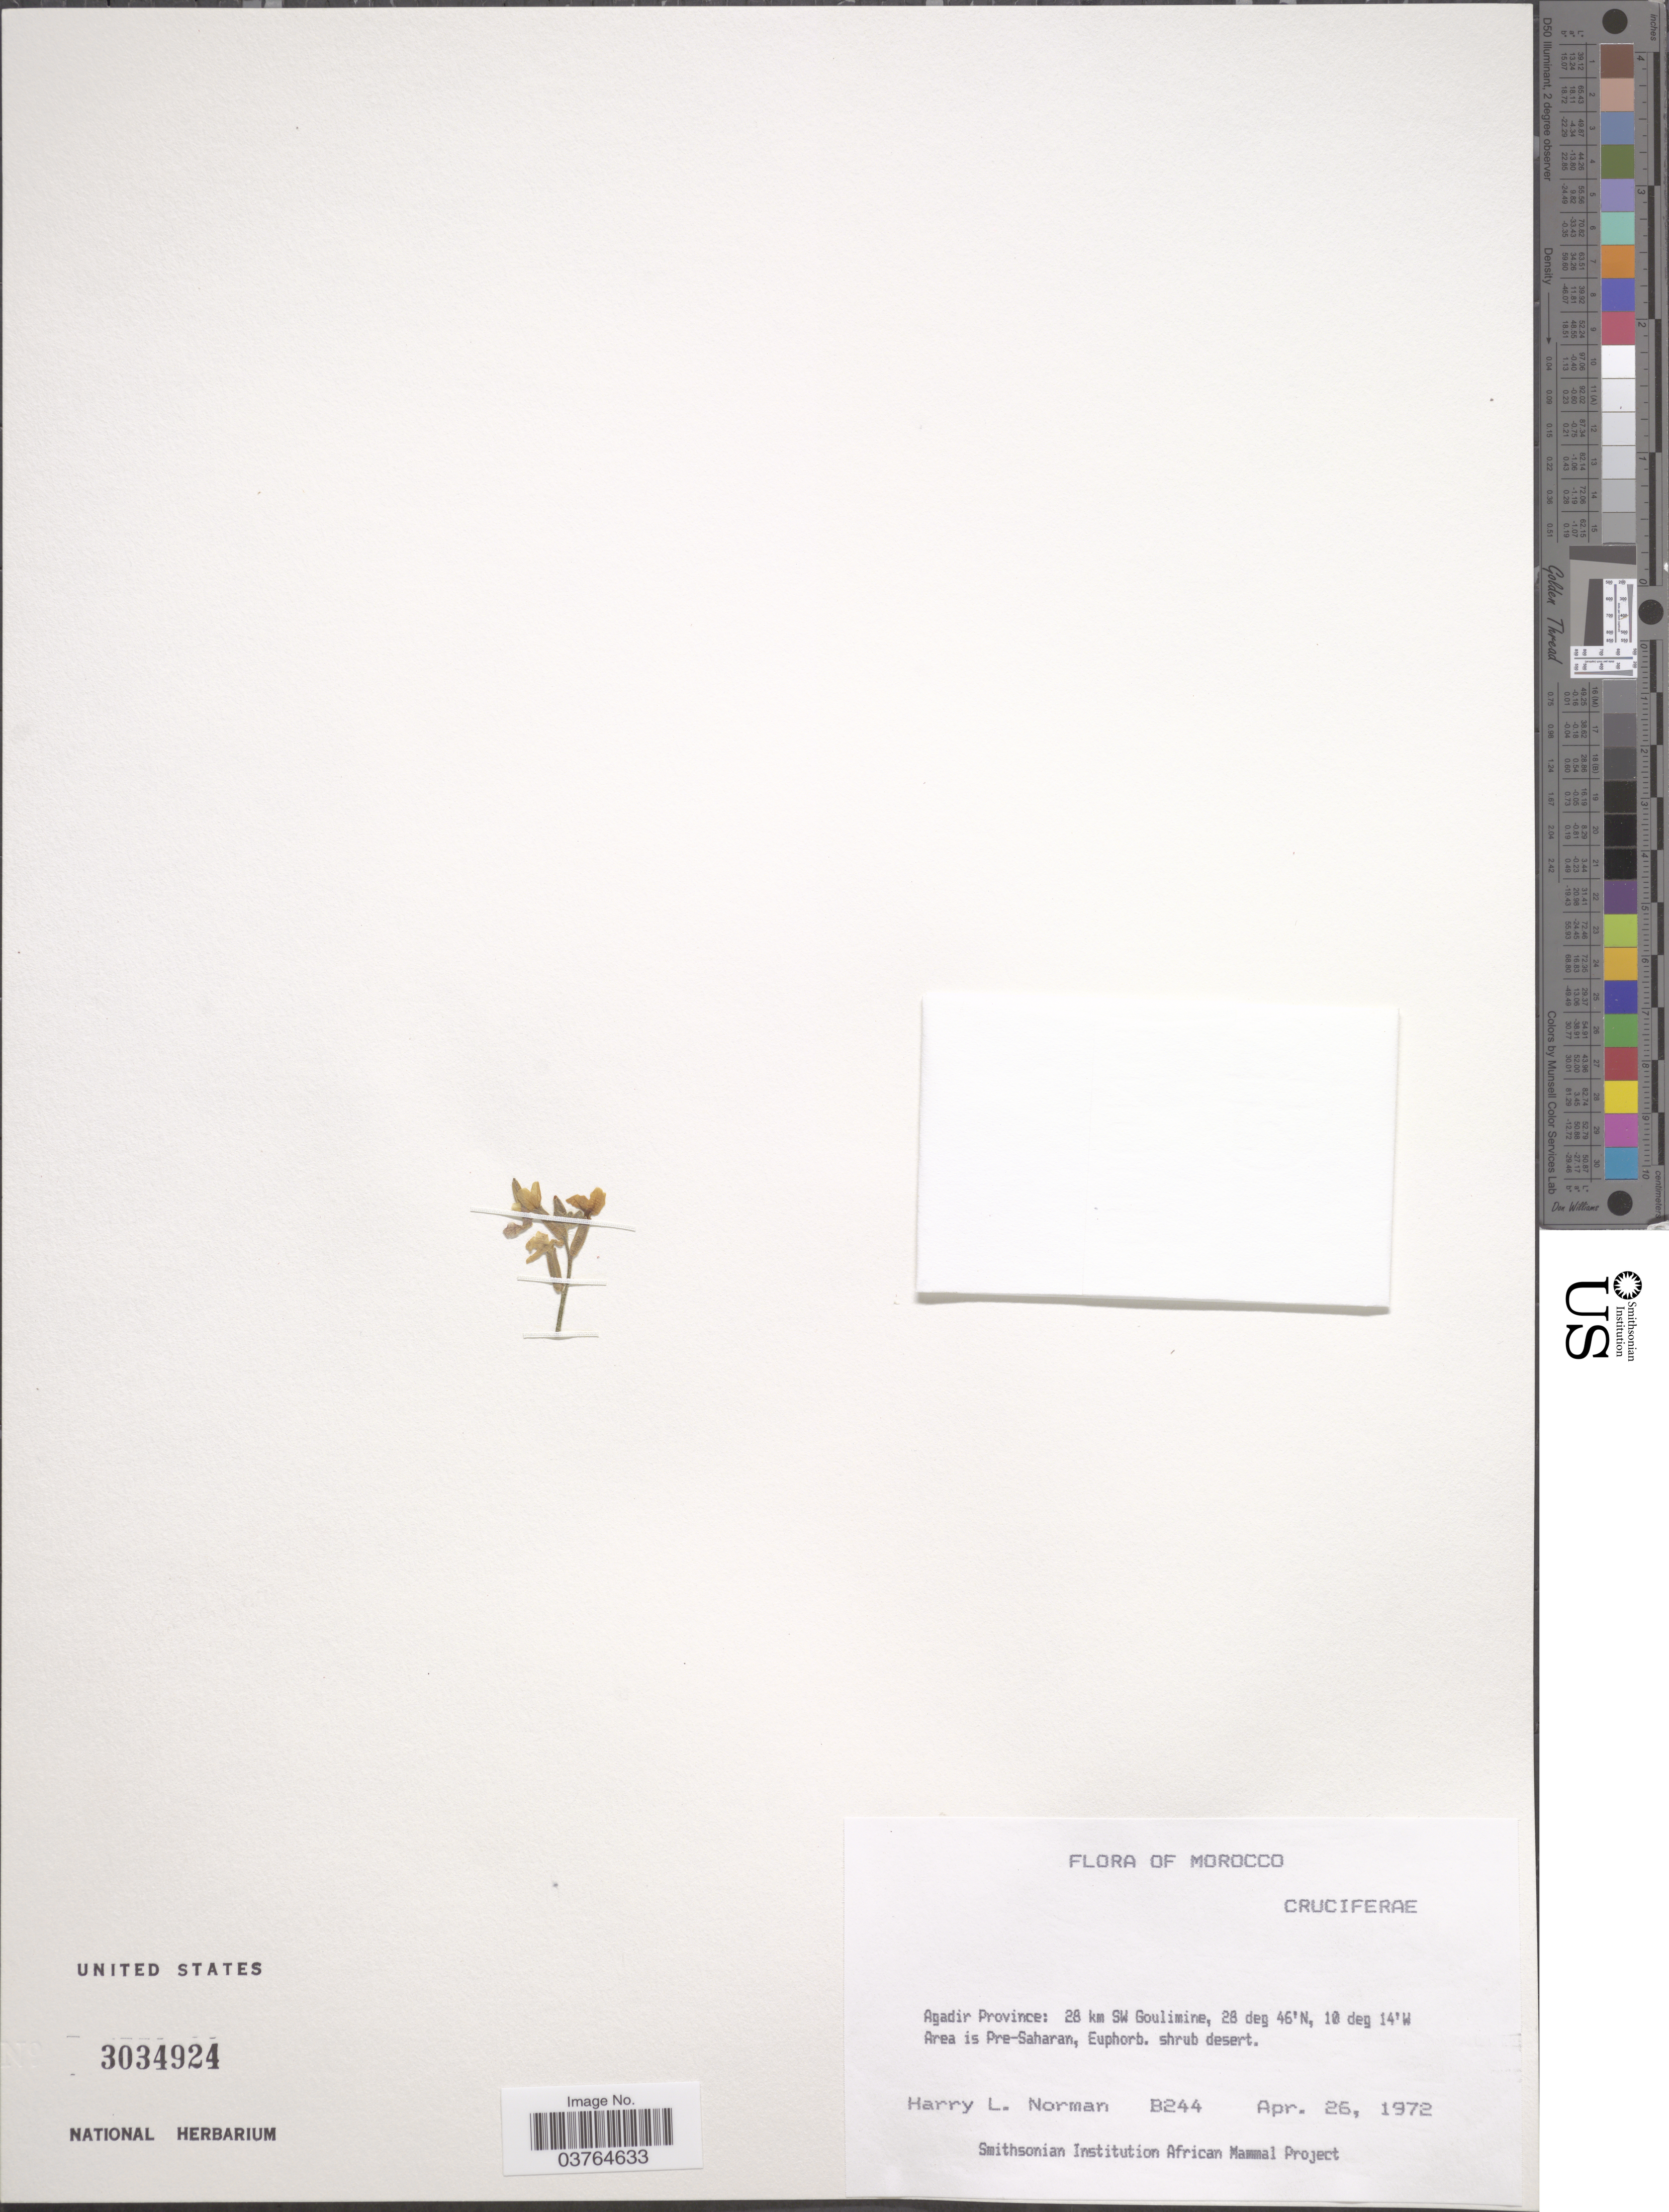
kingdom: Plantae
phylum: Tracheophyta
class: Magnoliopsida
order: Brassicales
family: Brassicaceae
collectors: Norman, H.L.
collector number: B244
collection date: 1972-04-26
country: Morocco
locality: Agadir Province: 28 km SW Goulimine, Area is Pre-Saharan.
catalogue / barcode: US 3034924